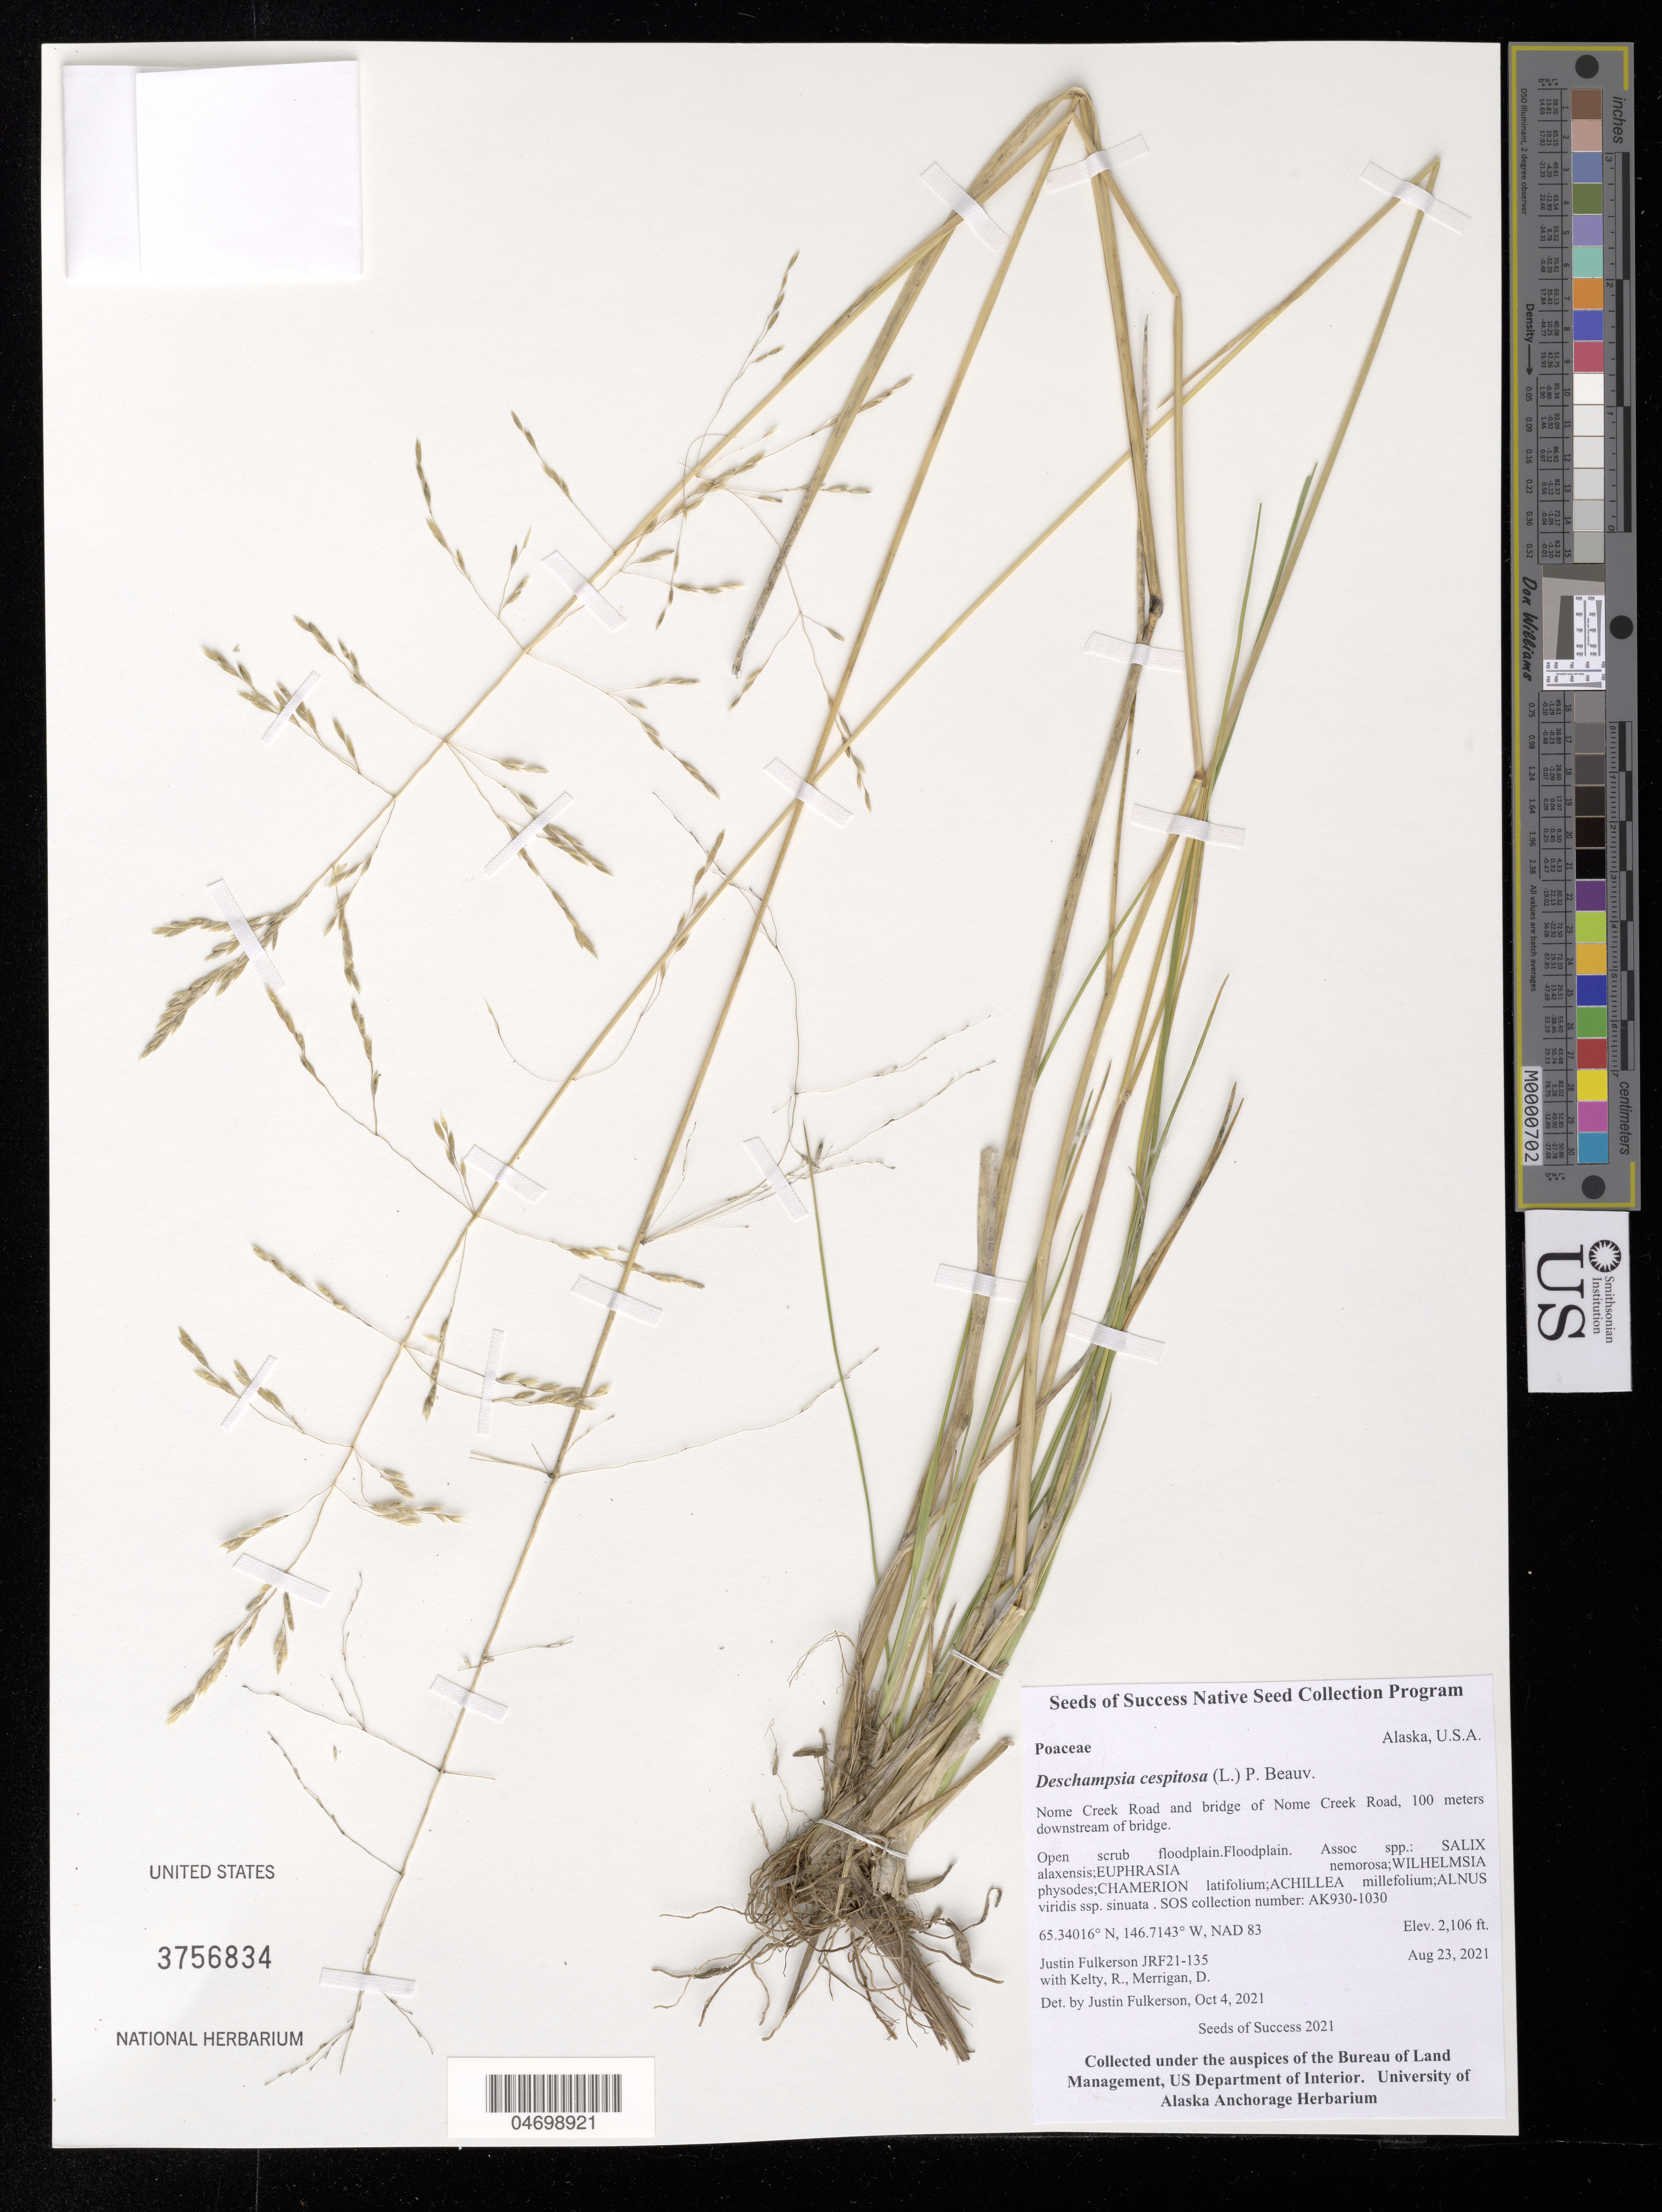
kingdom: Plantae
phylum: Tracheophyta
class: Liliopsida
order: Poales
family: Poaceae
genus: Deschampsia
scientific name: Deschampsia cespitosa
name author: (L.) P. Beauv.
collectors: J. Fulkerson, R. Kelty & D. Merrigan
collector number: AK930-1030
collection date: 2021-08-23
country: United States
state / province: Alaska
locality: Nome Creek Road and bridge of Nome Creek Road, 100 meters downstream of bridge.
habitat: Open scrub floodplain. With Salix alaxensis, Chameron latifolium, Alnus viridis, etc.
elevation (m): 642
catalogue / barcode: US 3756834